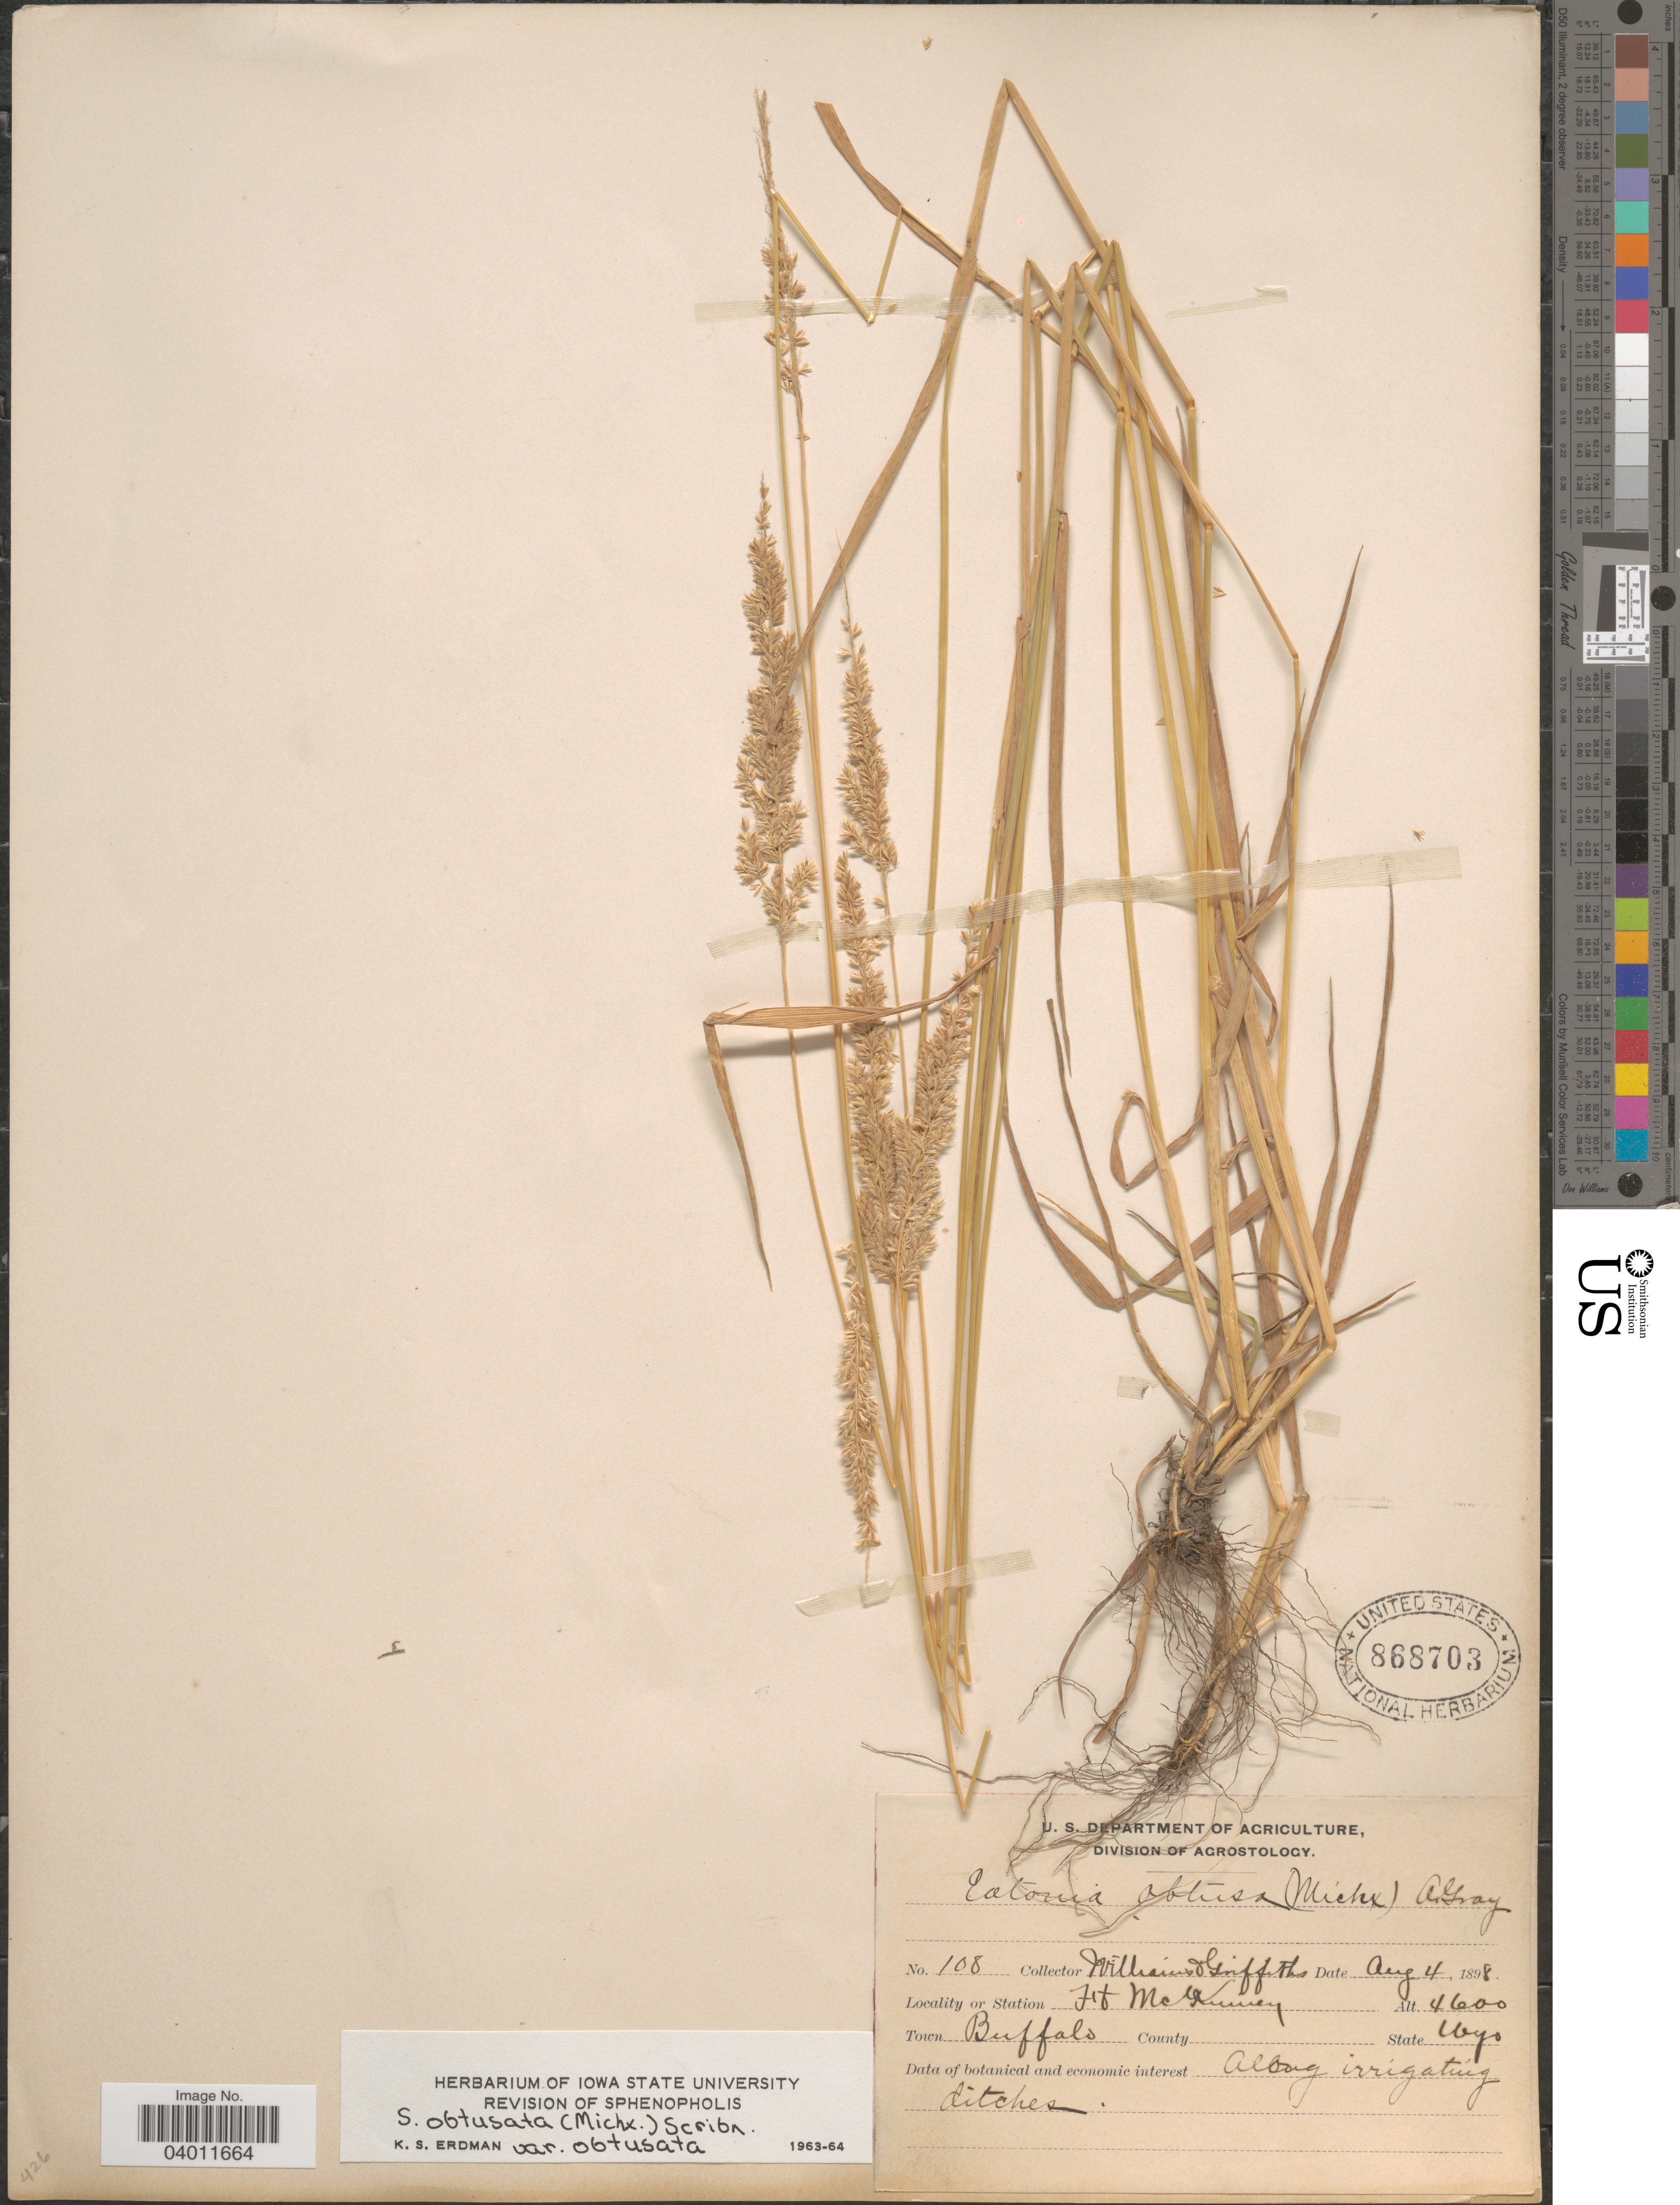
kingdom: Plantae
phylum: Tracheophyta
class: Liliopsida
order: Poales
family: Poaceae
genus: Sphenopholis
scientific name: Sphenopholis obtusata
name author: (Michx.) Scribn.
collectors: -- Williams & -- Griffiths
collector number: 108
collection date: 1898-08-04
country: United States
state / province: Wyoming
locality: Ft McKenney. Town Buffalo. Along irrigating ditches.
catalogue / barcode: US 868703